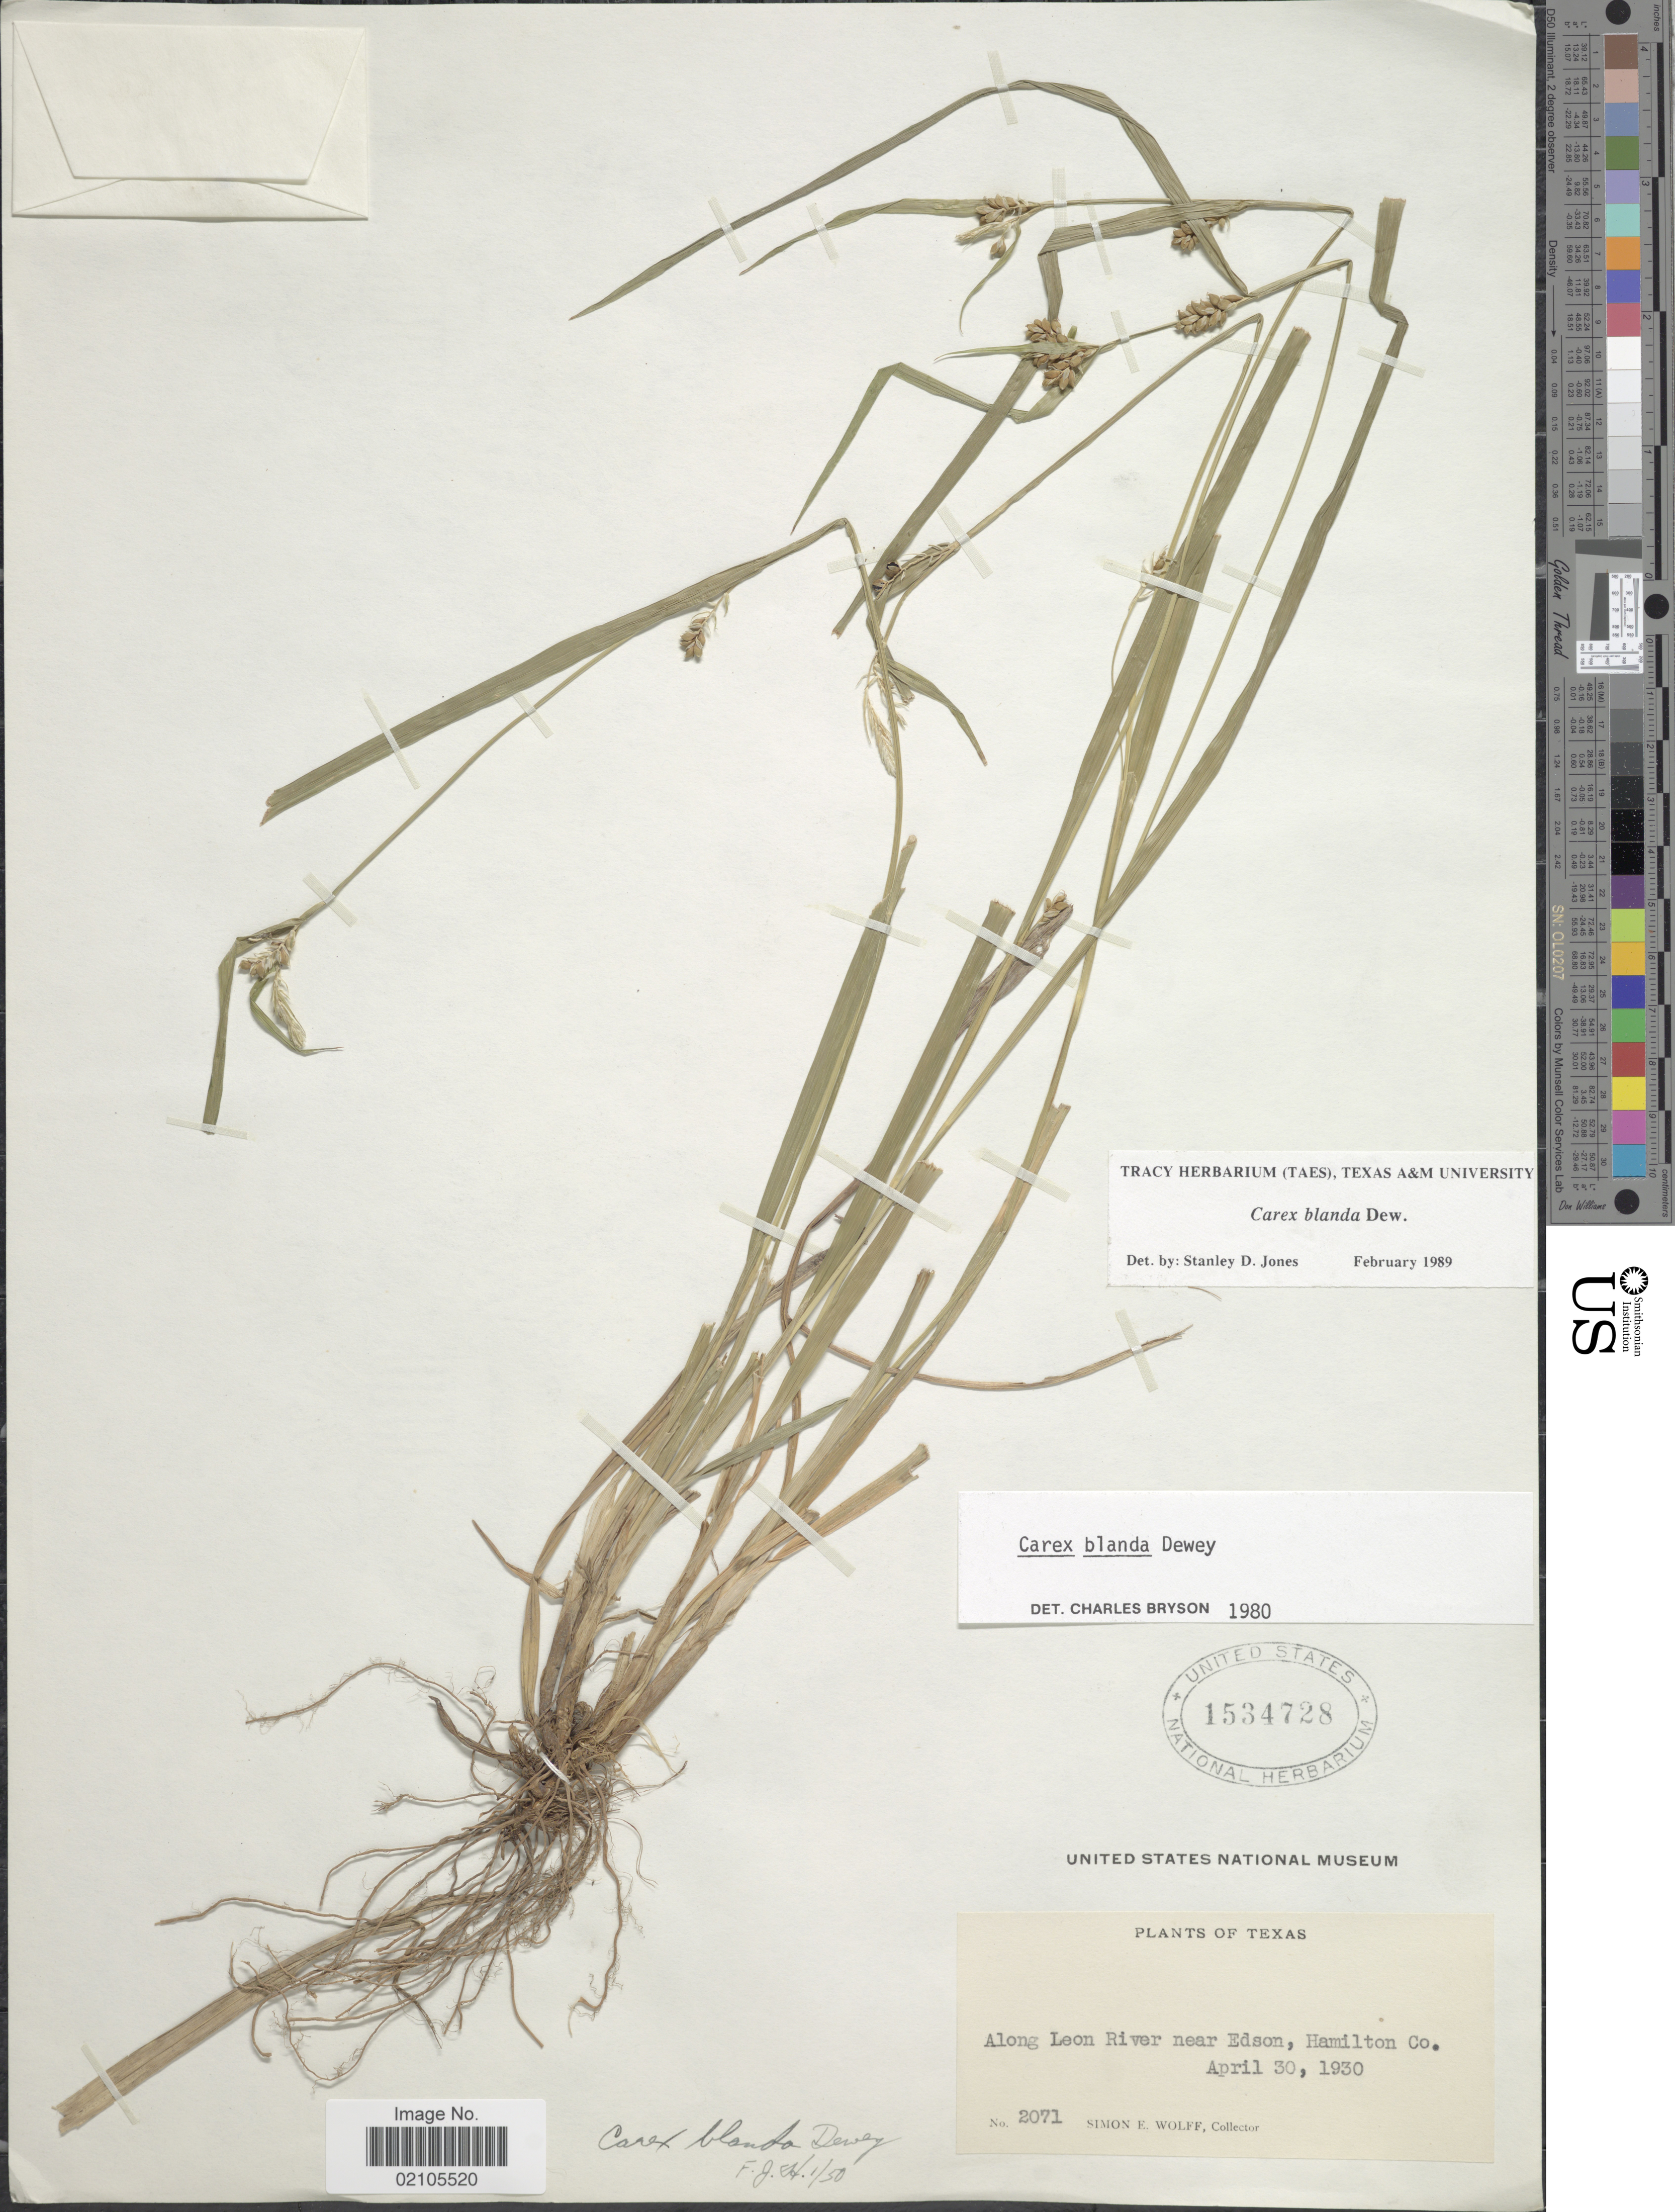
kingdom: Plantae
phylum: Tracheophyta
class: Liliopsida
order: Poales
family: Cyperaceae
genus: Carex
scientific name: Carex blanda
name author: Dewey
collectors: S. E. Wolff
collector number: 2071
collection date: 1930-04-30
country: United States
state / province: Texas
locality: Along Leon River near Edson, Hamilton Co.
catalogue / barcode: US 1534728